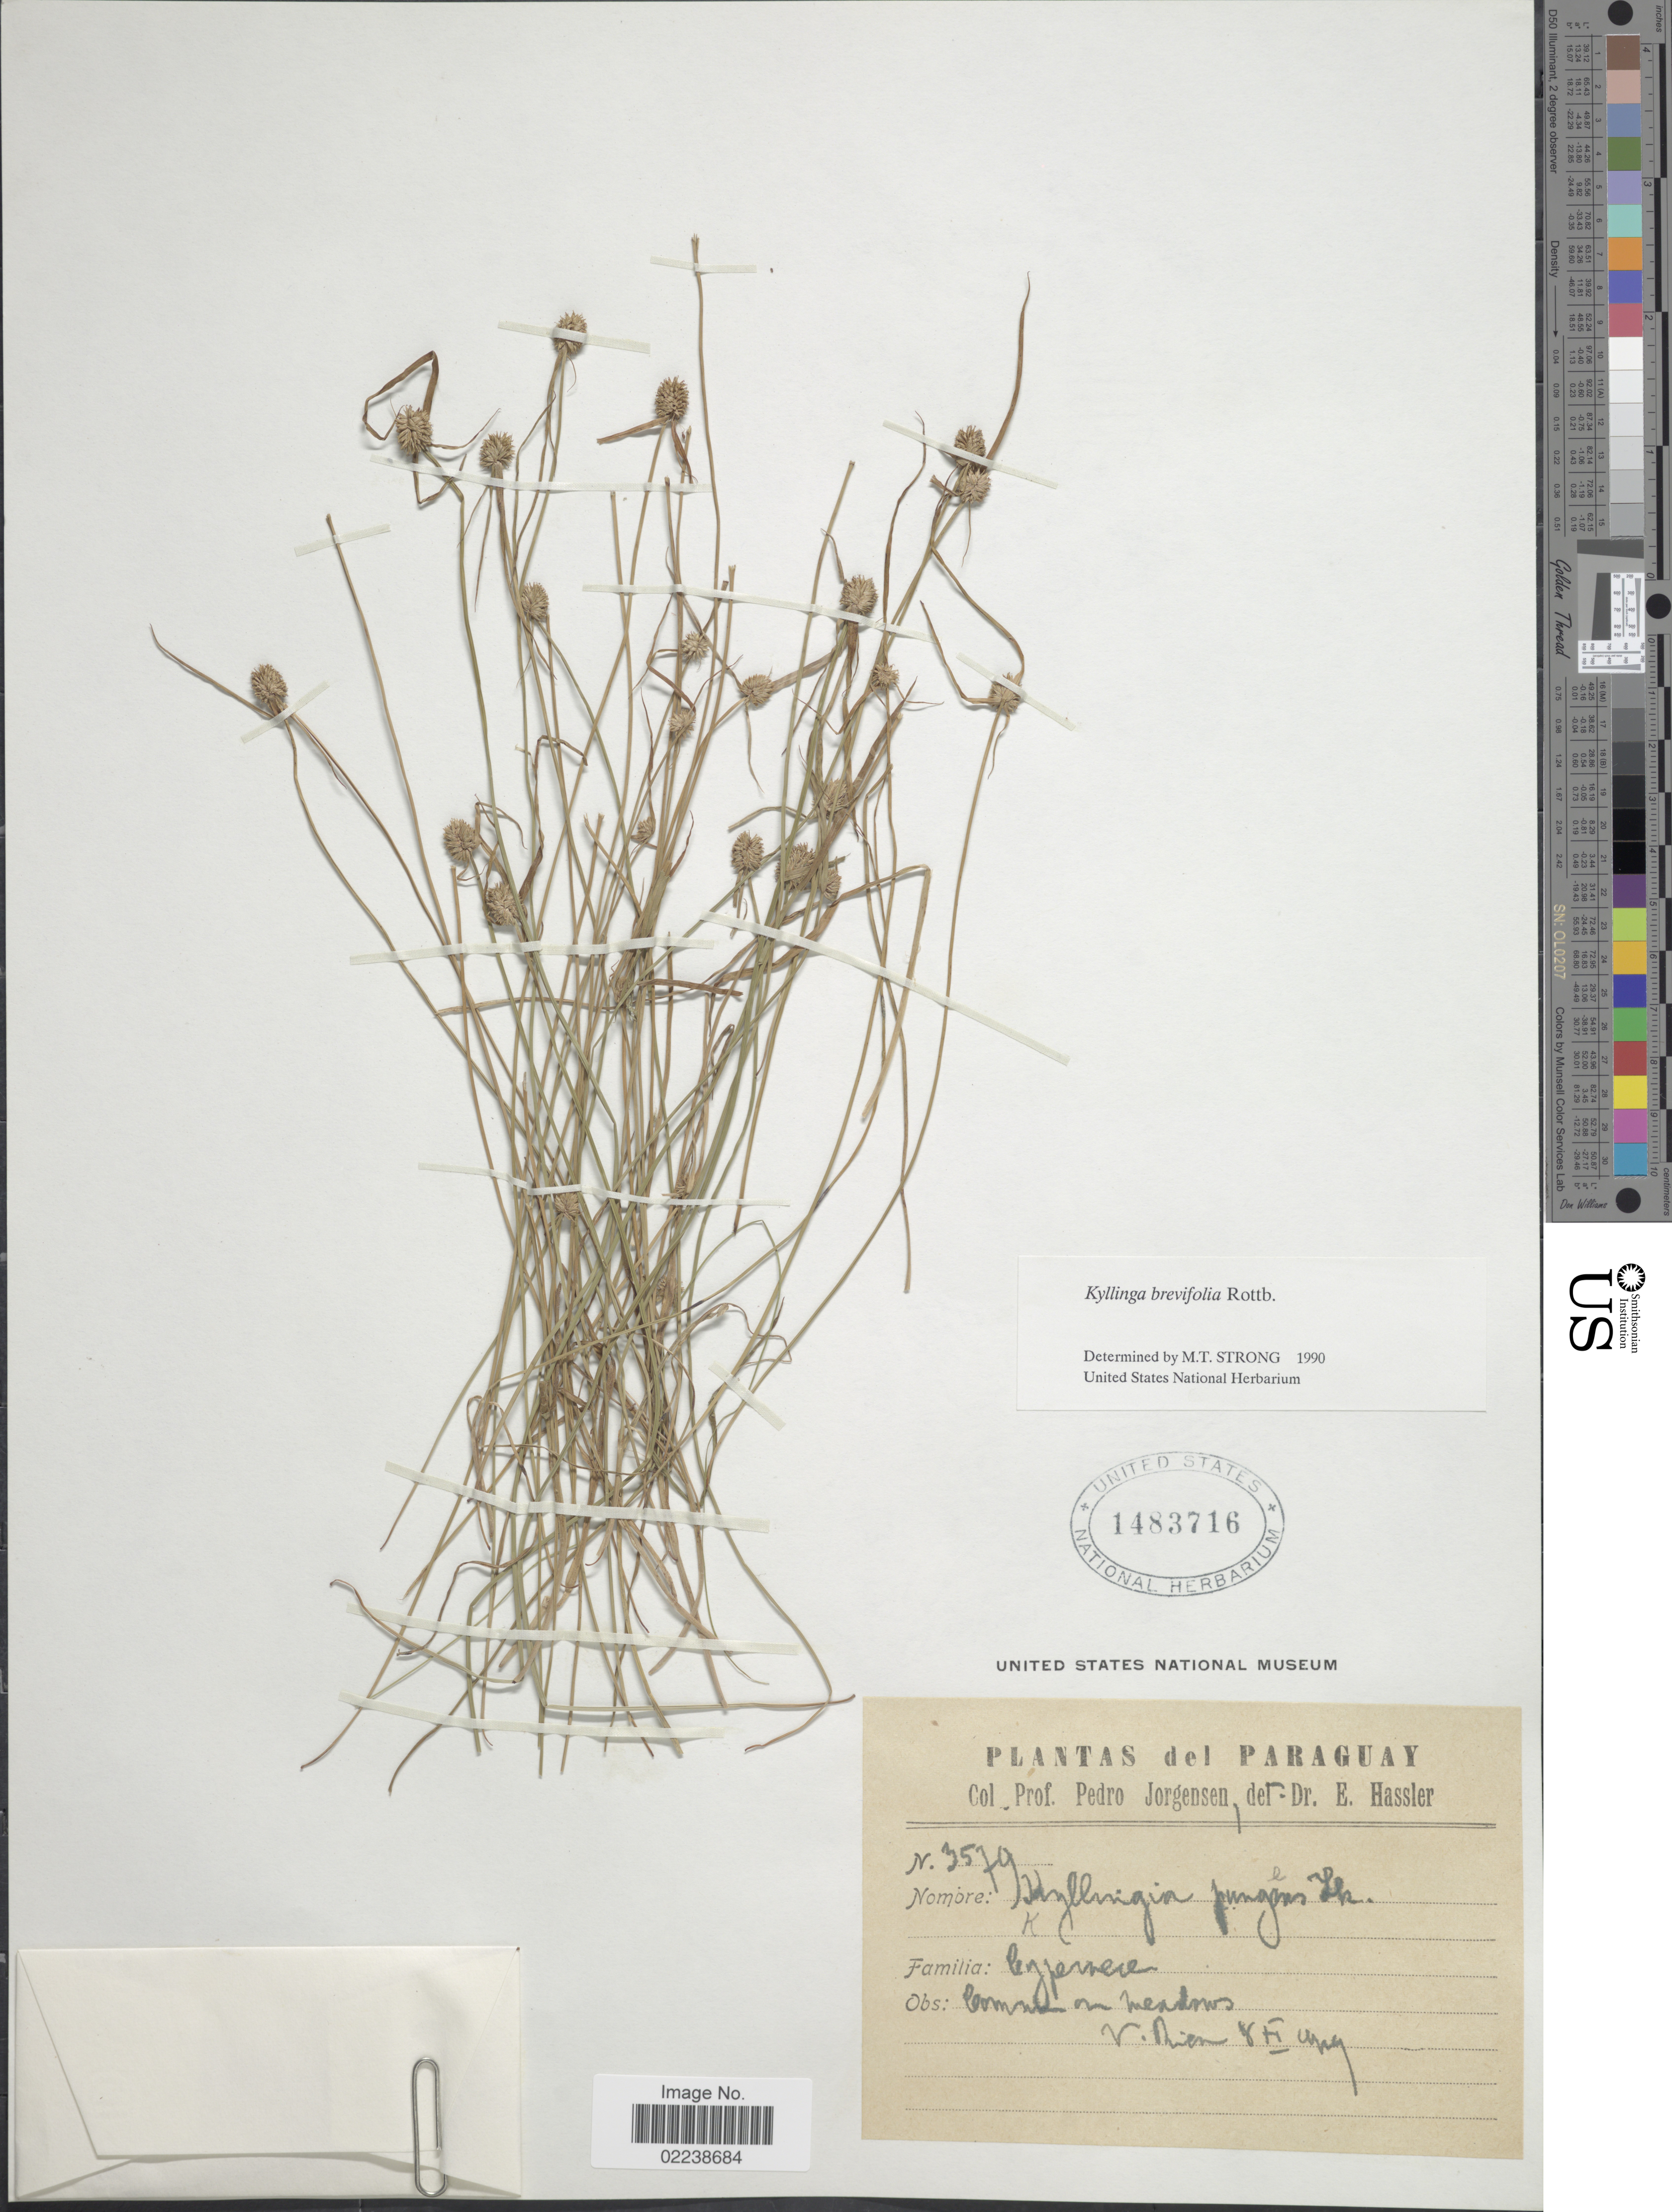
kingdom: Plantae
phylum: Tracheophyta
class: Liliopsida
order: Poales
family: Cyperaceae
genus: Cyperus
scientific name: Cyperus brevifolius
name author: (Rottb.) Hassk.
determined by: Strong, M. T., (US), Smithsonian Institution - National Museum of Natural History (UNITED STATES)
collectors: P. Jörgensen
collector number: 3579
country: Paraguay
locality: V. Rica.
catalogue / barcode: US 1483716